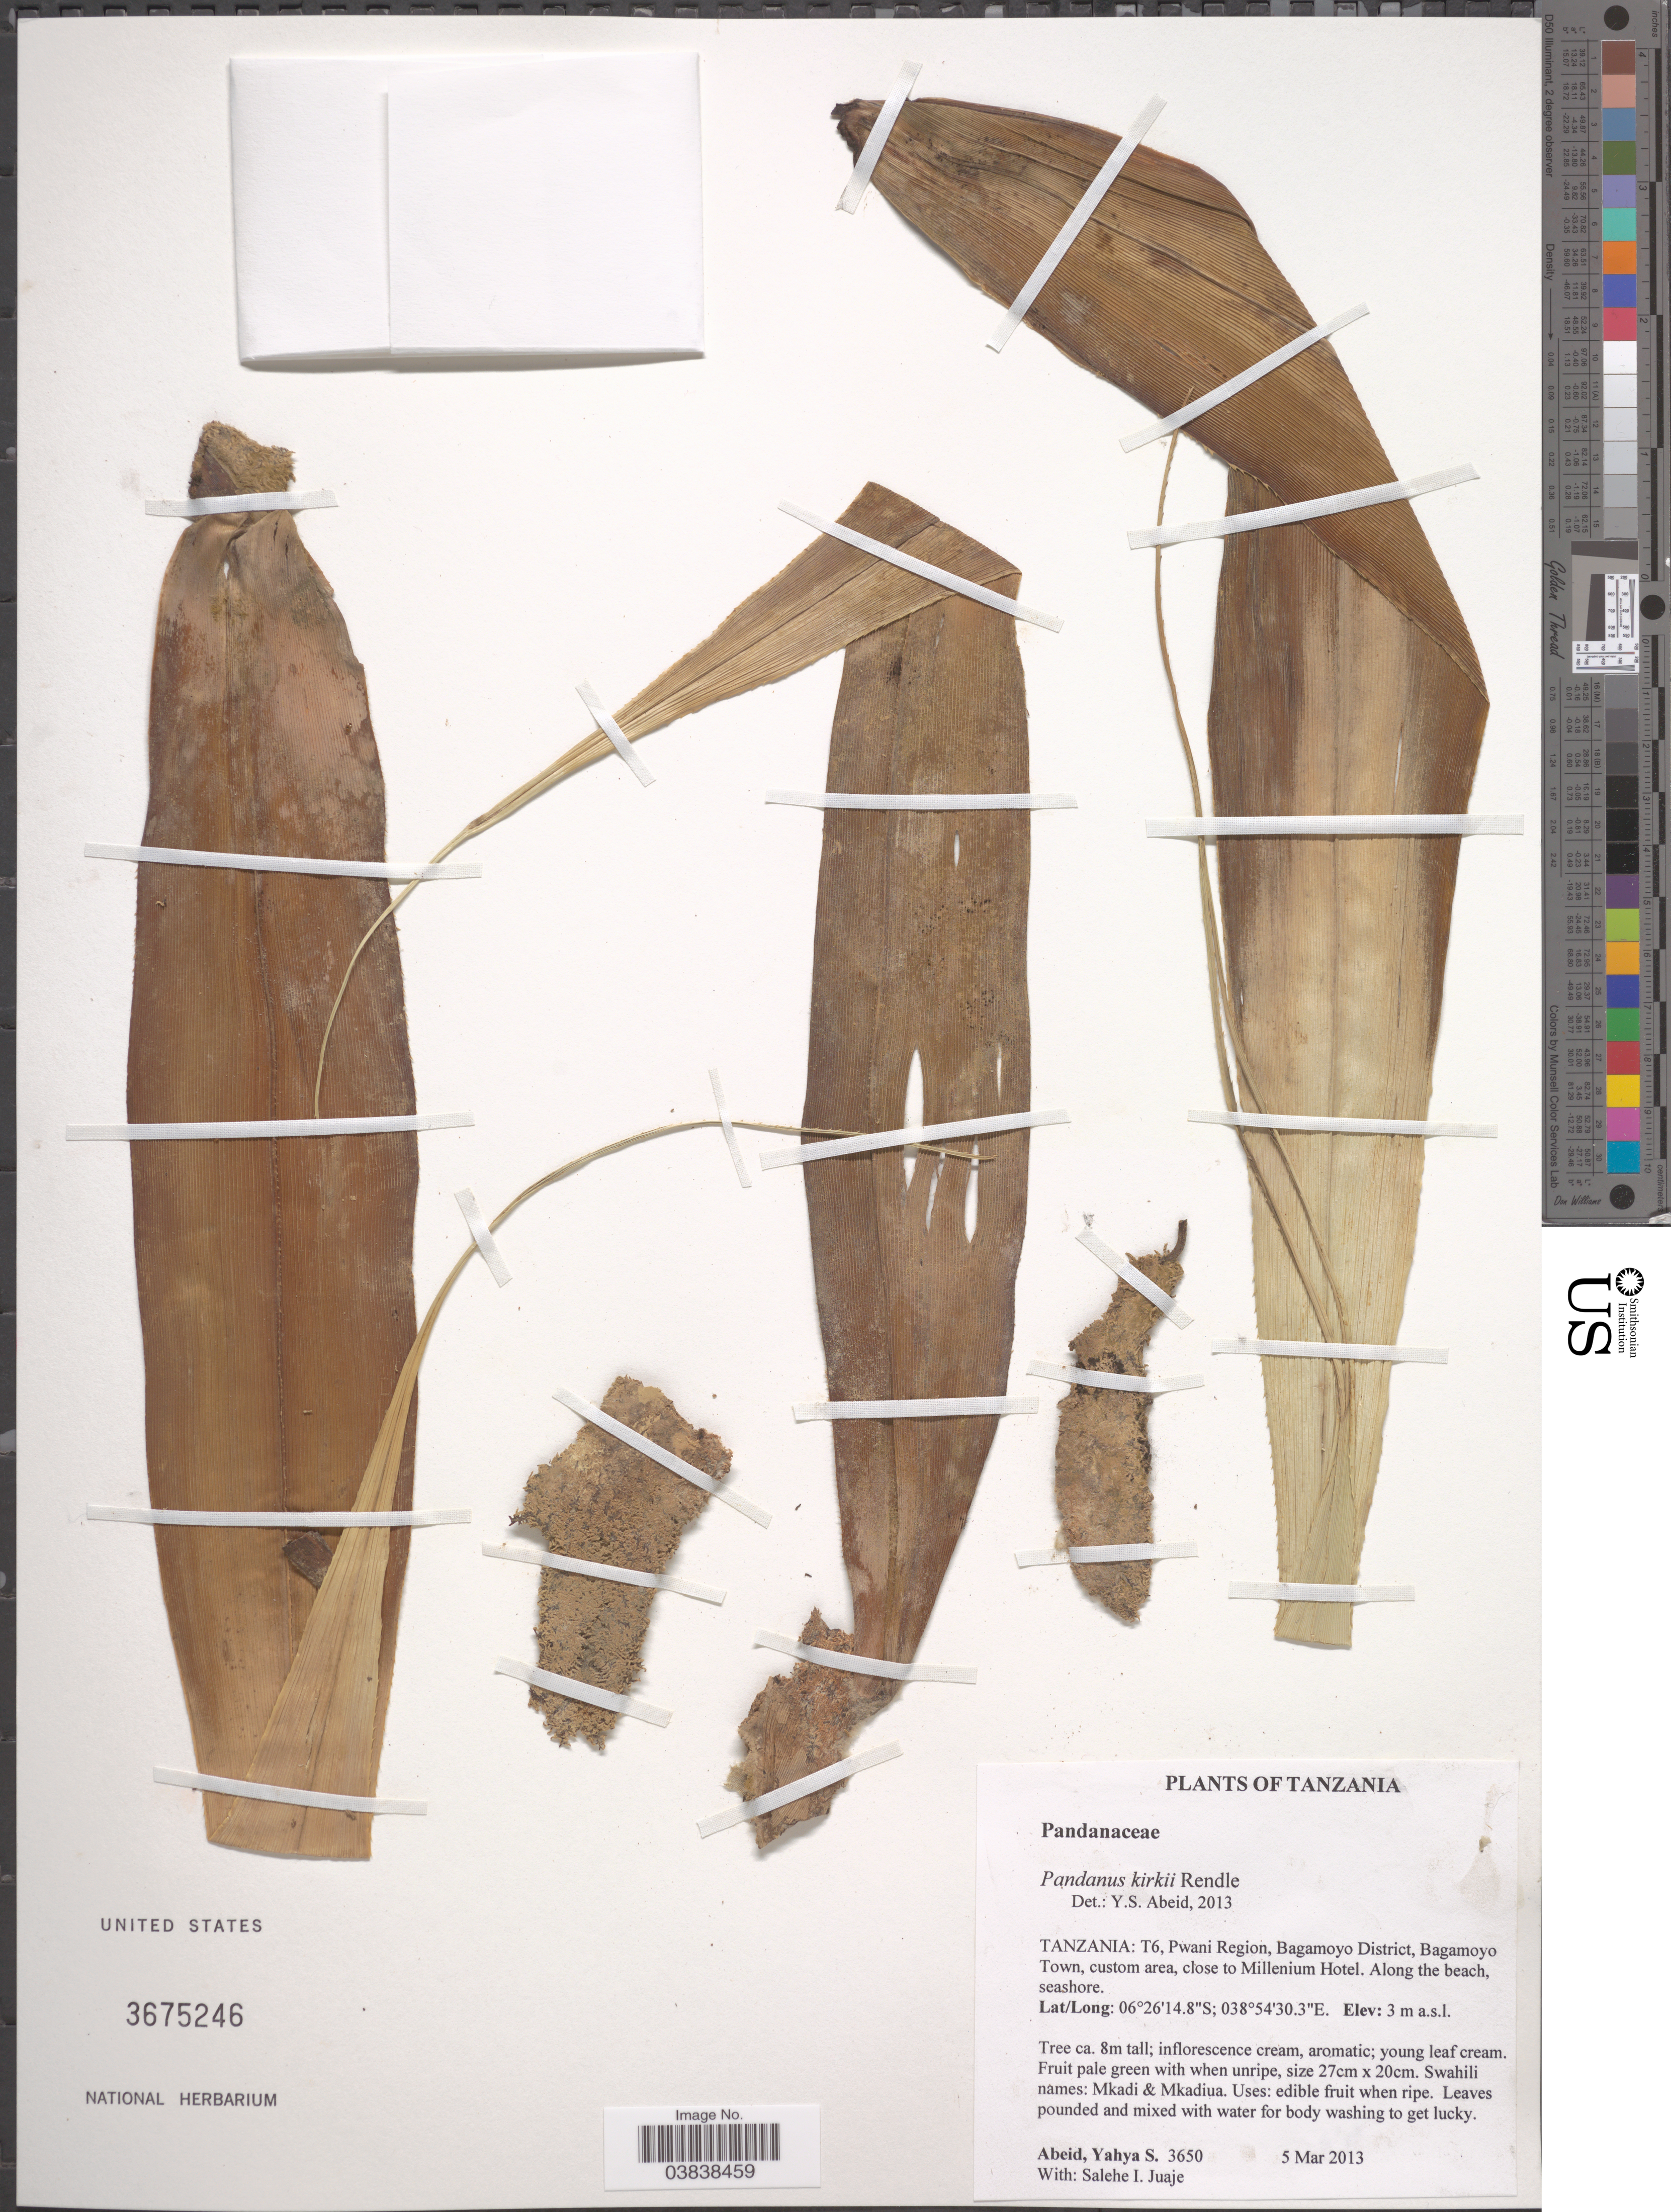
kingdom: Plantae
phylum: Tracheophyta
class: Liliopsida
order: Pandanales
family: Pandanaceae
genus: Pandanus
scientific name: Pandanus kirkii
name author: Rendle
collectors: Y. Abeid & S. Juaje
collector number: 3650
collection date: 2013-03-05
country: Tanzania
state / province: Pwani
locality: T6, Pwani Region, Bagamoyo District, Bagamoyo Town, custom area, close to Millenium Hotel.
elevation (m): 3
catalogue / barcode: US 3675246